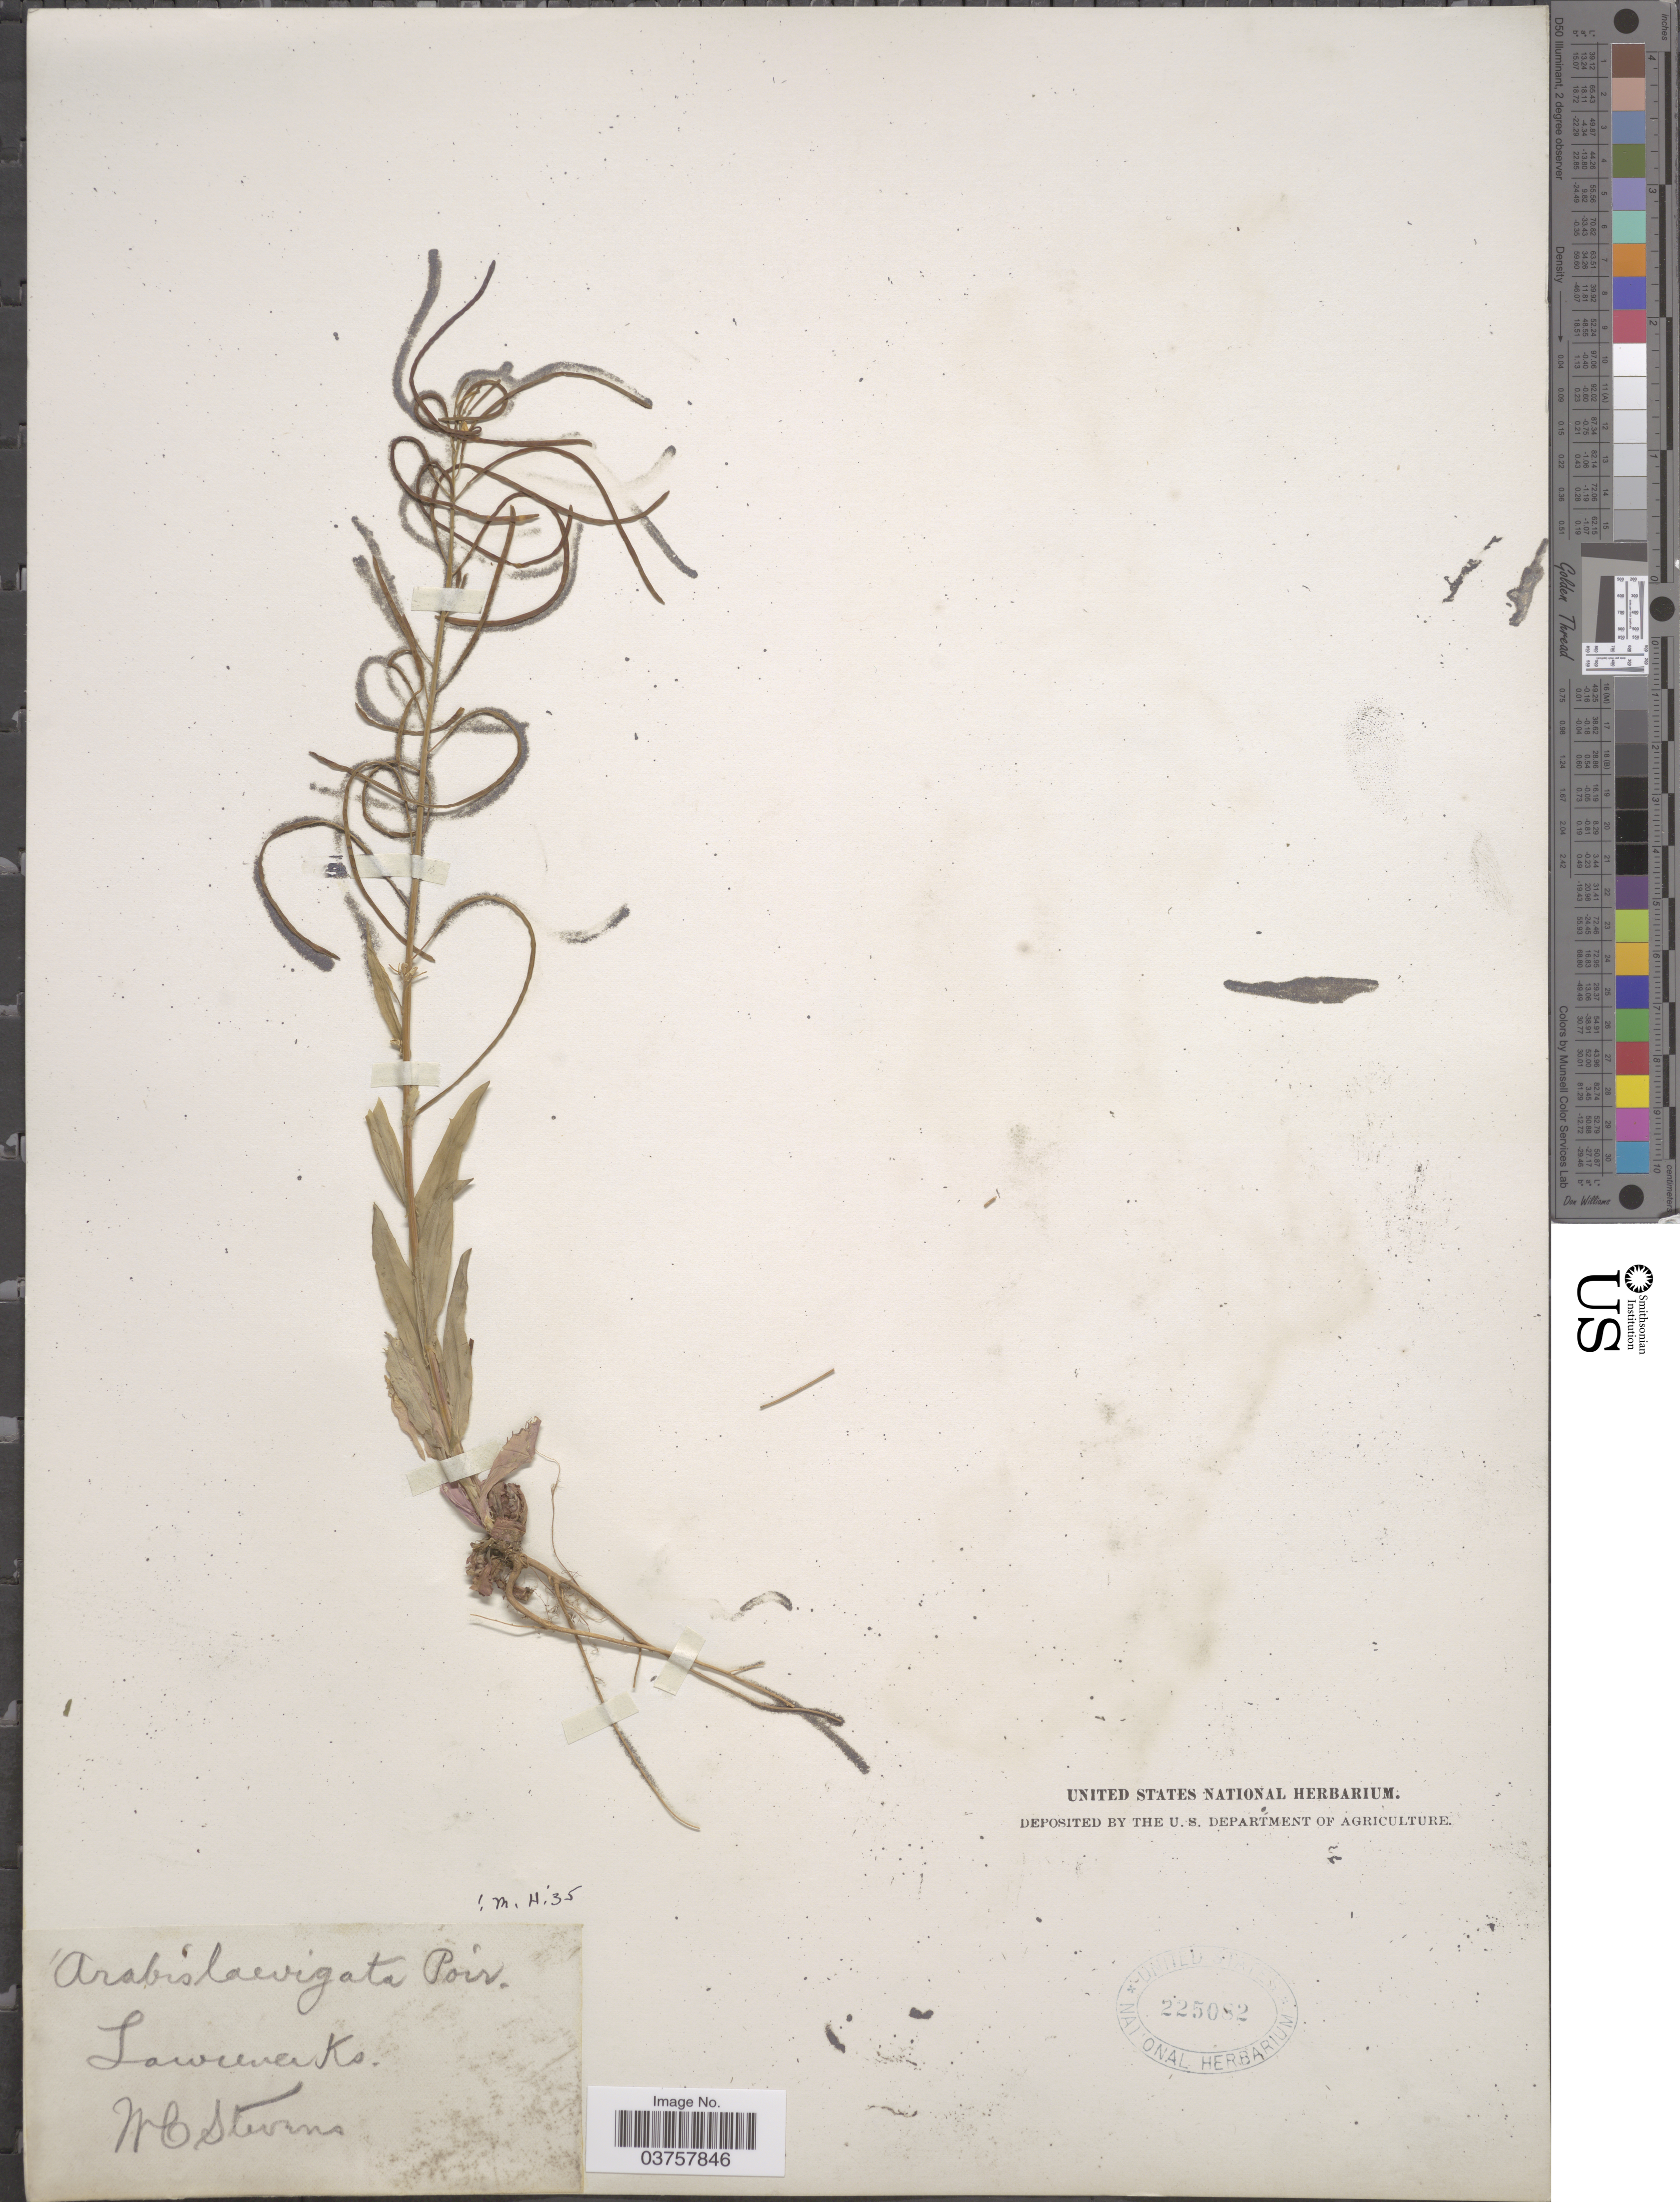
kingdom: Plantae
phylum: Tracheophyta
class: Magnoliopsida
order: Brassicales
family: Brassicaceae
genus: Arabis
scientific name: Arabis laevigata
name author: (Muhl. ex Willd.) Poir.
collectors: W. C. Stevens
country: United States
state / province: Kansas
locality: Lawrence.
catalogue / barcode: US 225082